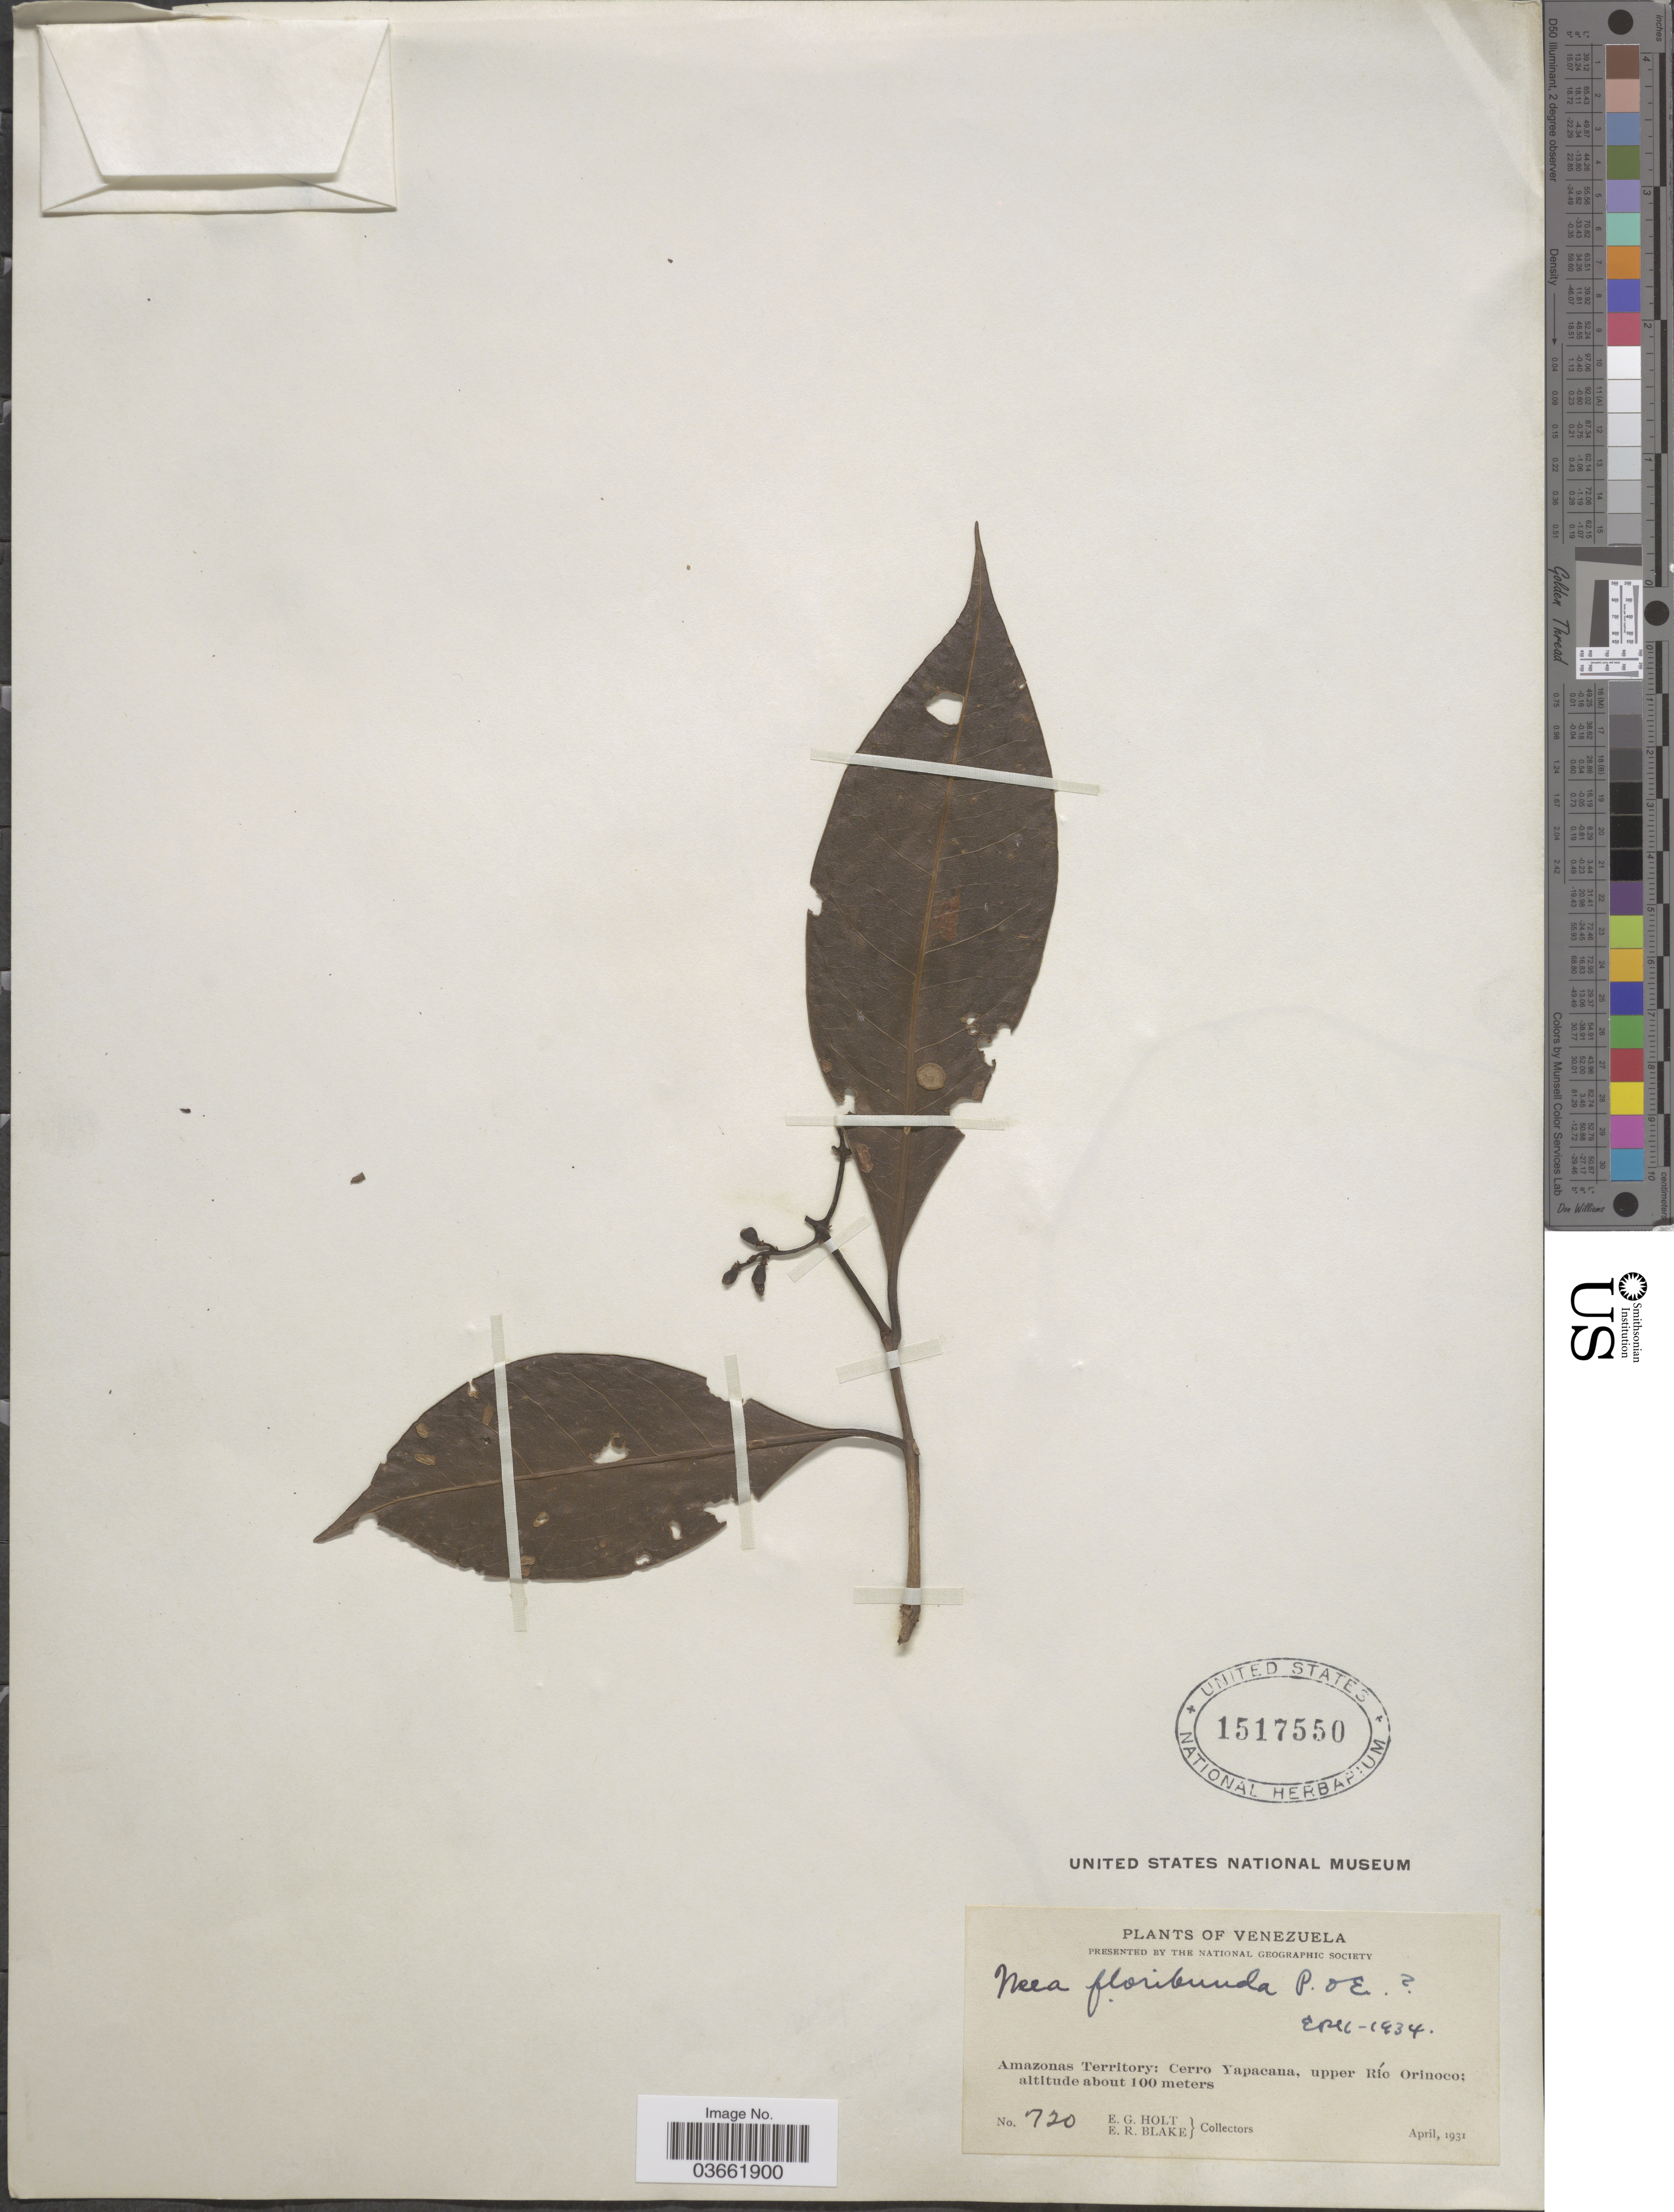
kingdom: Plantae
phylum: Tracheophyta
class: Magnoliopsida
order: Caryophyllales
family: Nyctaginaceae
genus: Neea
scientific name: Neea tristis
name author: Heimerl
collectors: E. G. Holt & E. R. Blake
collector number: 720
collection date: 1931-04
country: Venezuela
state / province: Amazonas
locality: Amazonas Territory: Cerro Yapacana, upper Río Orinoco.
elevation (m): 100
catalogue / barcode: US 1517550